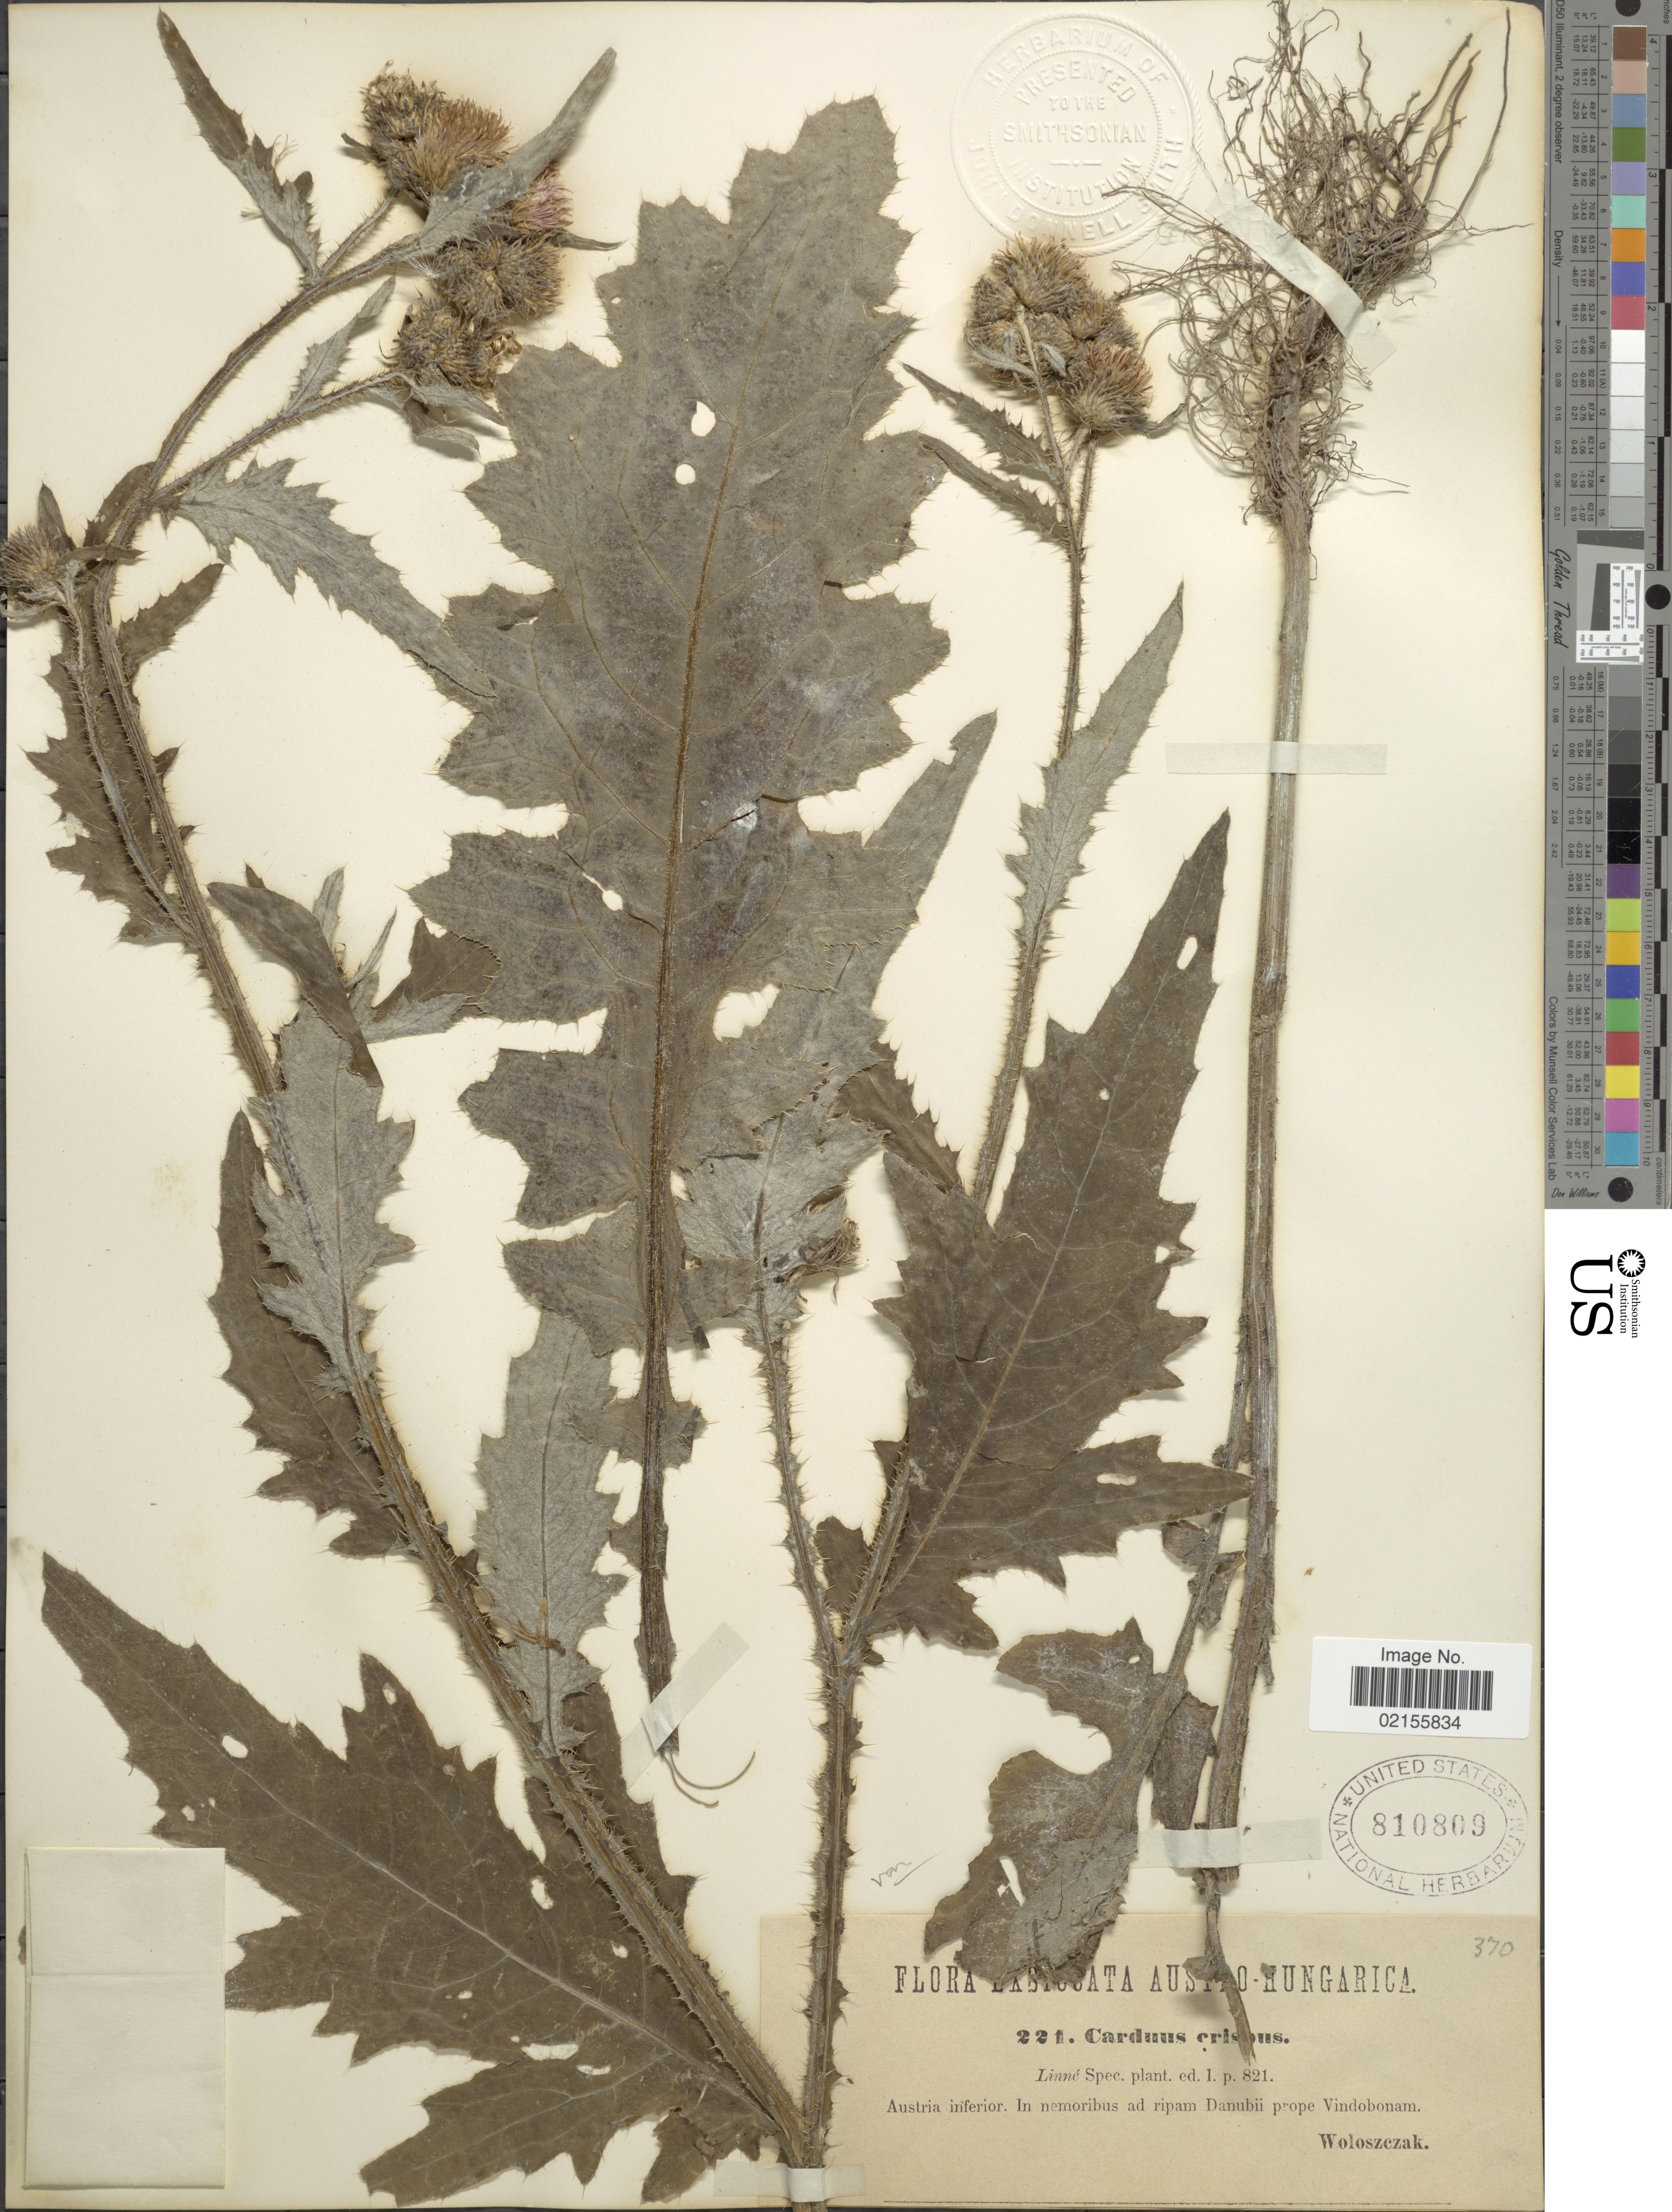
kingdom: Plantae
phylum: Tracheophyta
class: Magnoliopsida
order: Asterales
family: Asteraceae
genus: Carduus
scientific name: Carduus crispus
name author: L.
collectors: Woloszczak, E.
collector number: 221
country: Austria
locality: Austro-Hingarica, Austria inferior. In nemoribus ad ripam Danubii prope Vindobonam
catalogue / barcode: US 810809